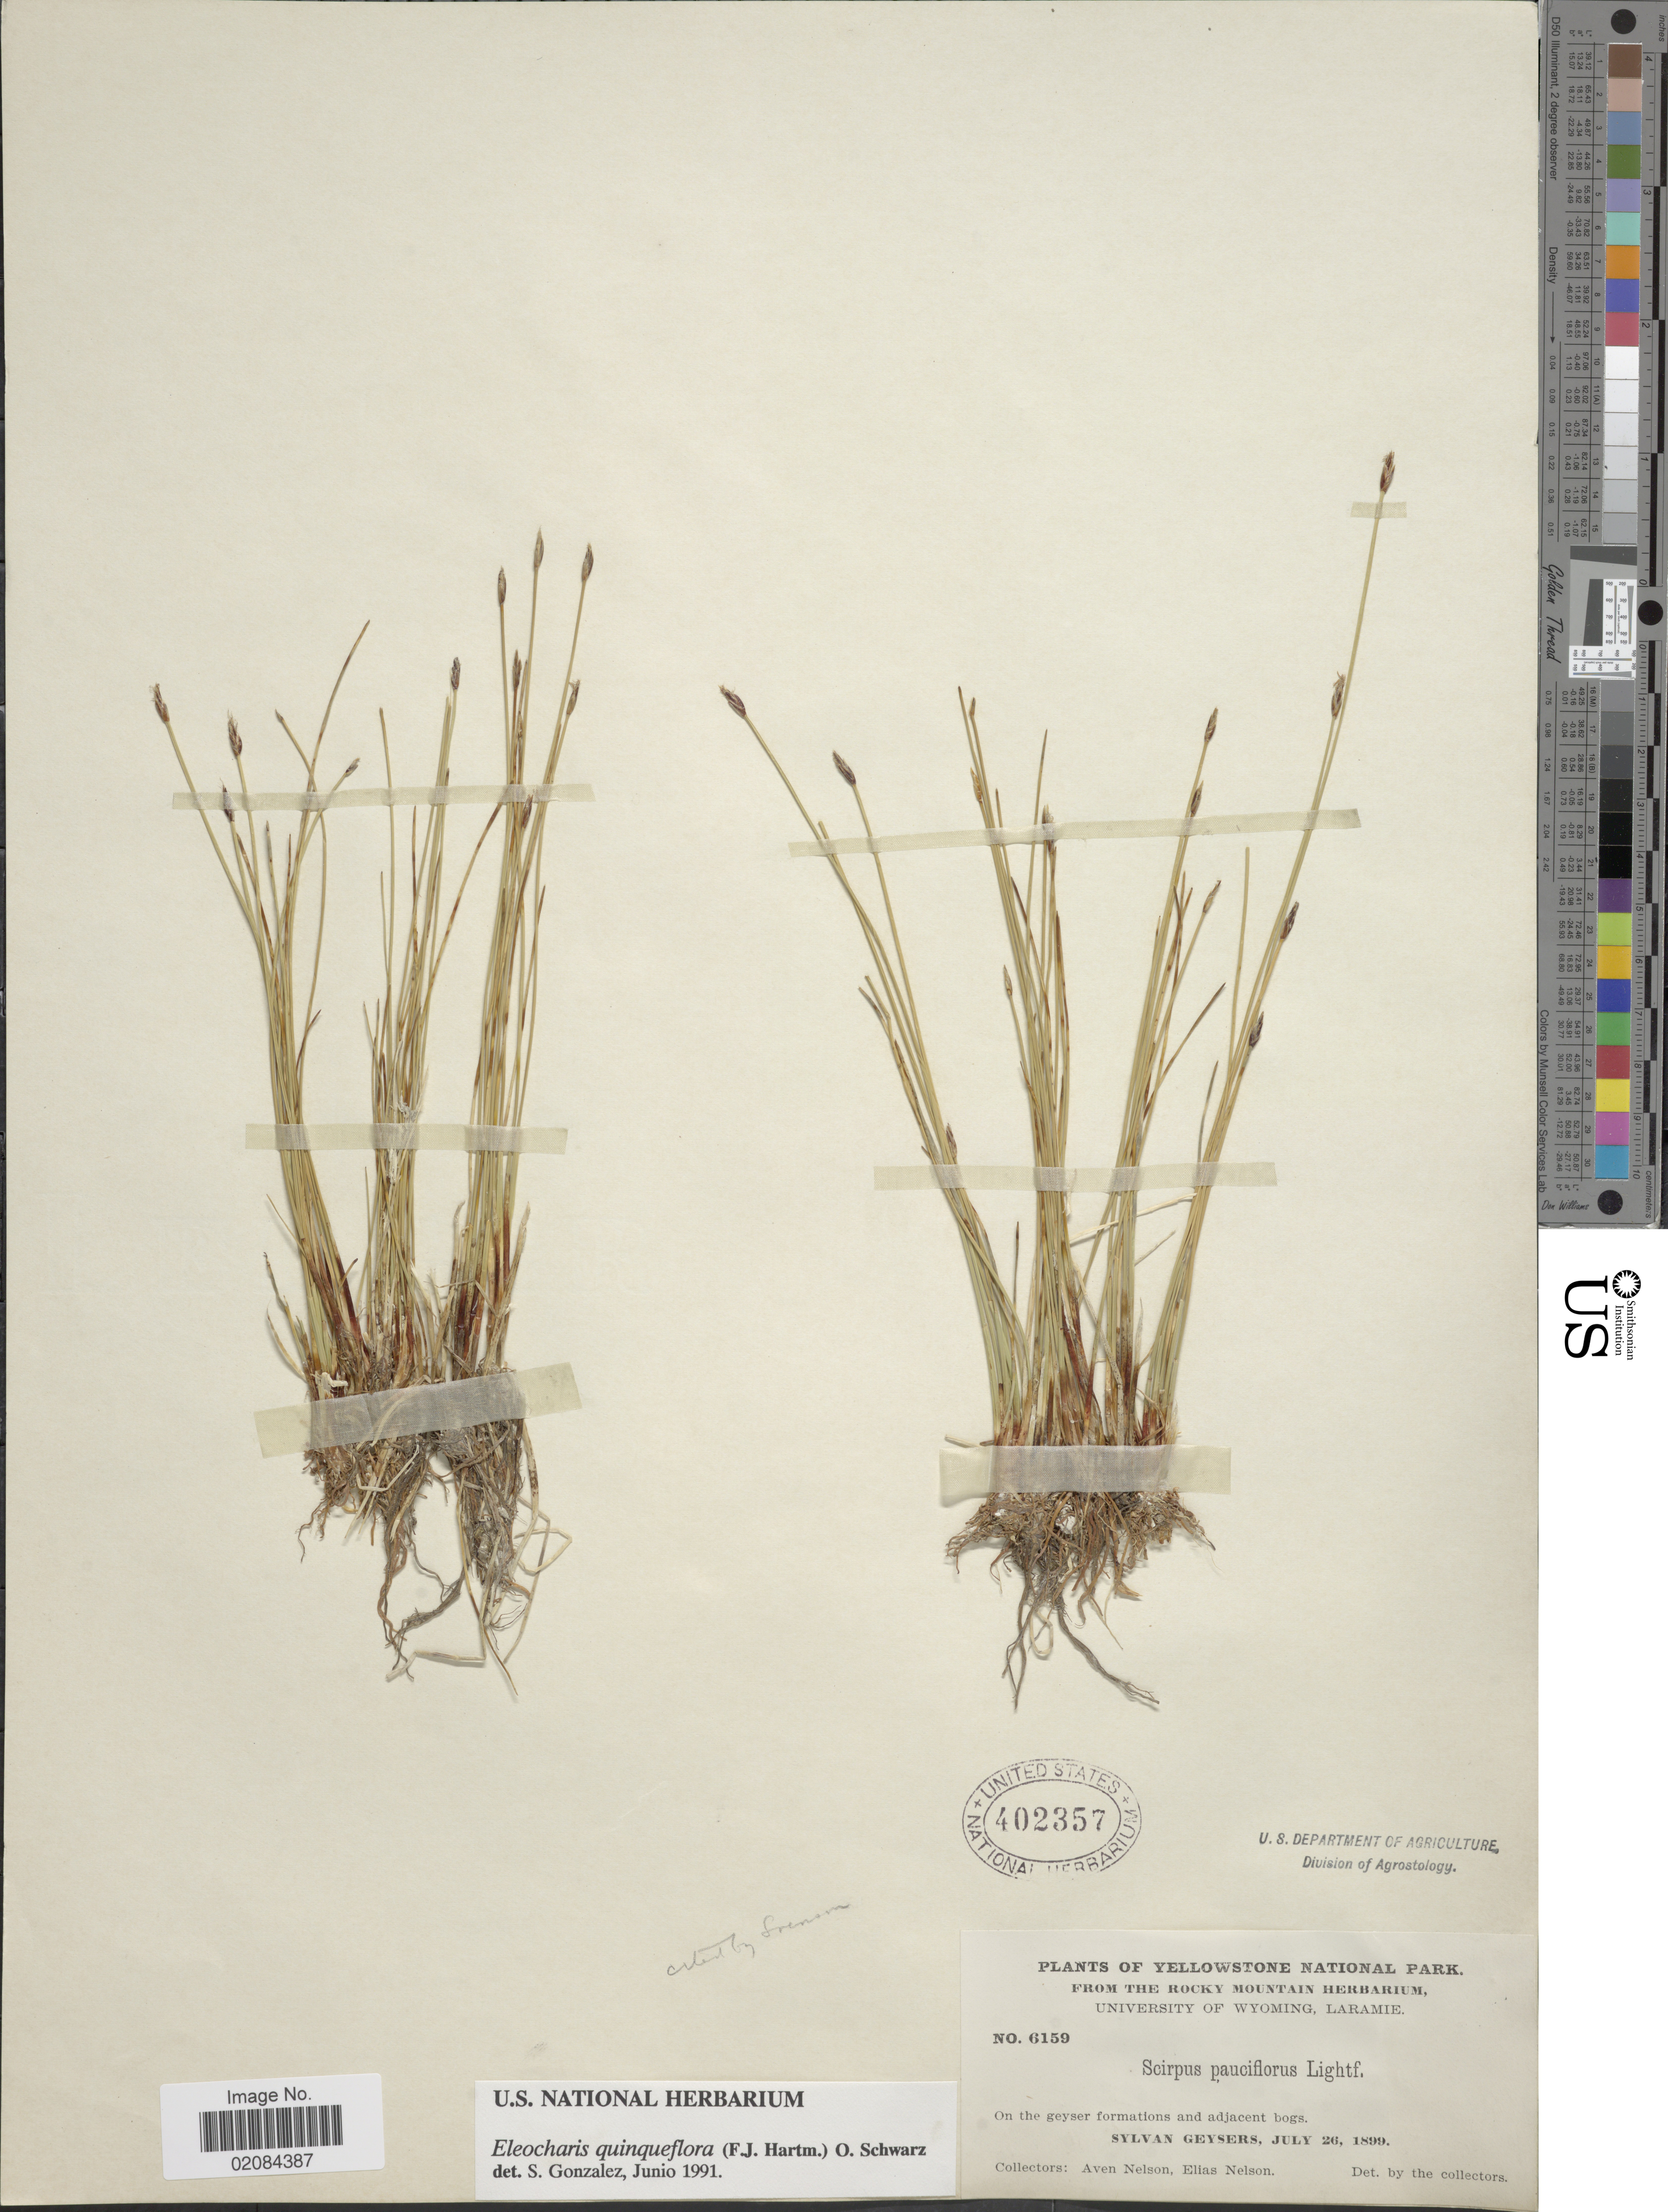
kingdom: Plantae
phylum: Tracheophyta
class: Liliopsida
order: Poales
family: Cyperaceae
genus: Eleocharis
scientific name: Eleocharis quinqueflora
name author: (Hartmann) O. Schwarz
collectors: A. Nelson & E. Nelson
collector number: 6159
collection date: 1899-07-26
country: United States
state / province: Wyoming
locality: Yellowstone National Park, Sylvan Geysers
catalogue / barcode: US 402357